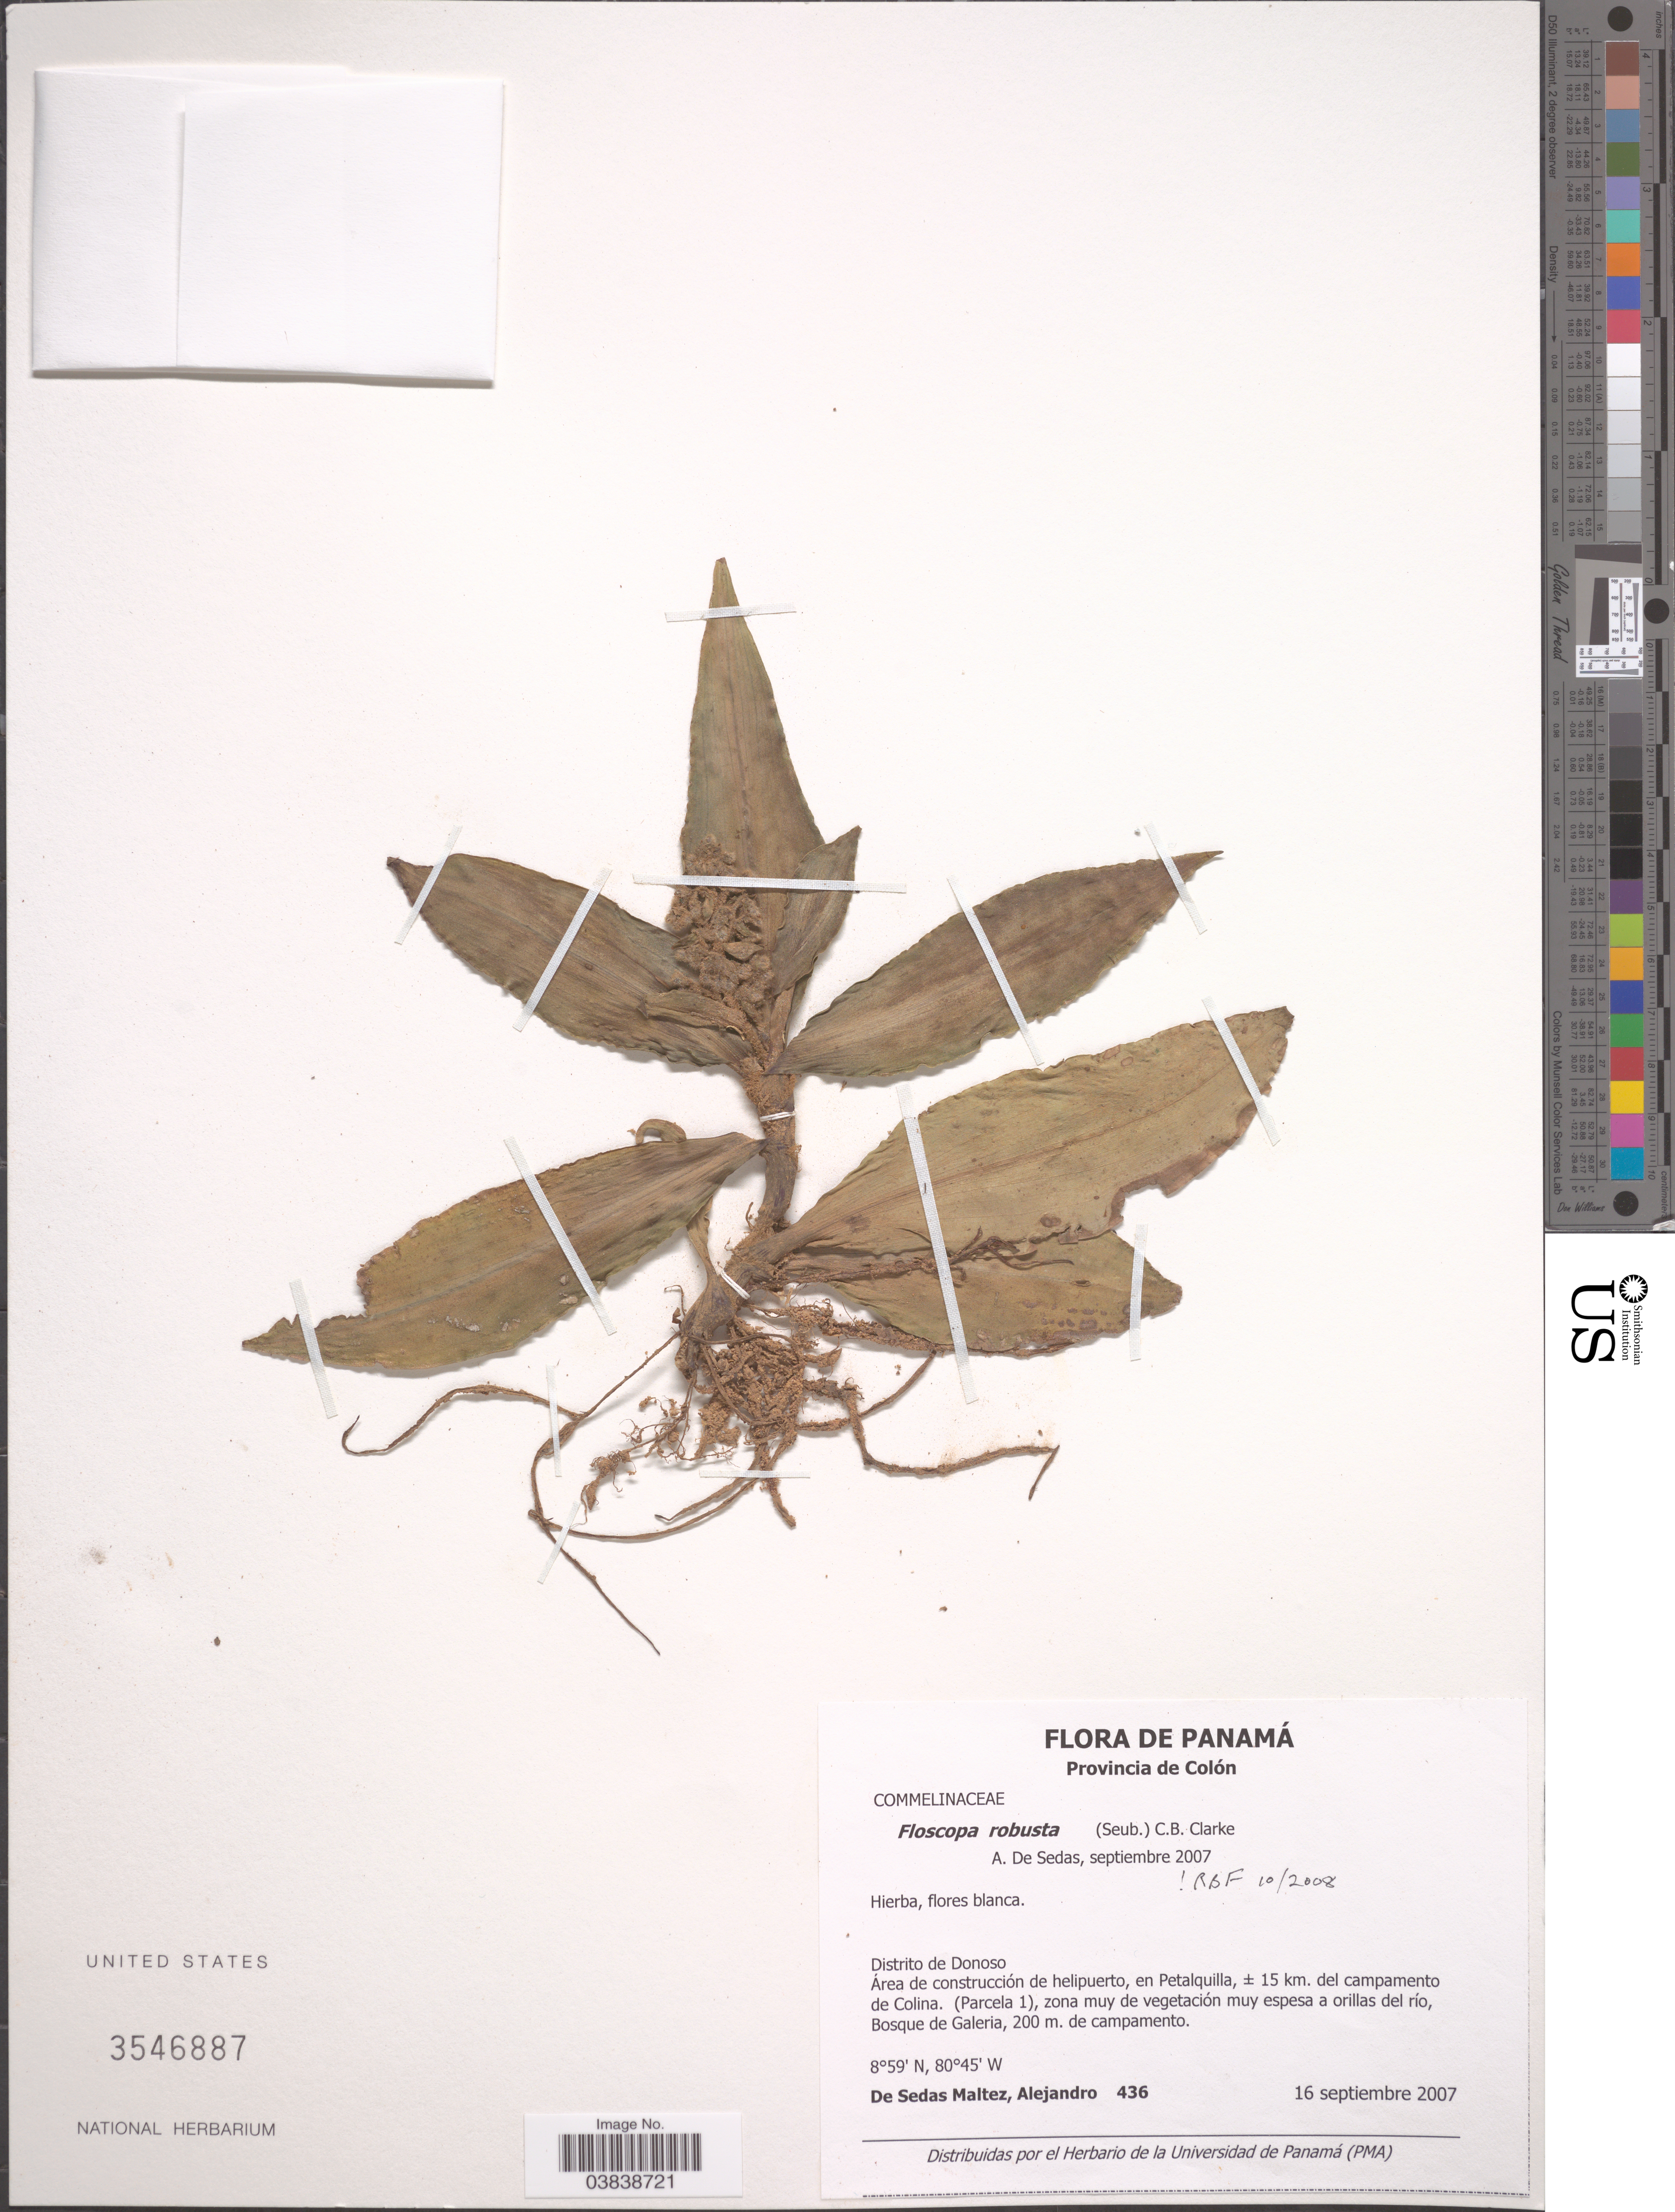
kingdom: Plantae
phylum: Tracheophyta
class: Liliopsida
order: Commelinales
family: Commelinaceae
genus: Floscopa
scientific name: Floscopa robusta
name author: (Seub.) C.B. Clarke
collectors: A. De Sedas Maltez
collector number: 436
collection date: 2007-09-16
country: Panama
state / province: Colón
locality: Distrito de Donoso. Área de construcción de helipuerto, en Petalquilla, ± 15 km. del campamento de Colina. (Parcela 1), zona muy de vegetación muy espesa a orillas del río, Bosque de Galeria.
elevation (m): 200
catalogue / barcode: US 3546887